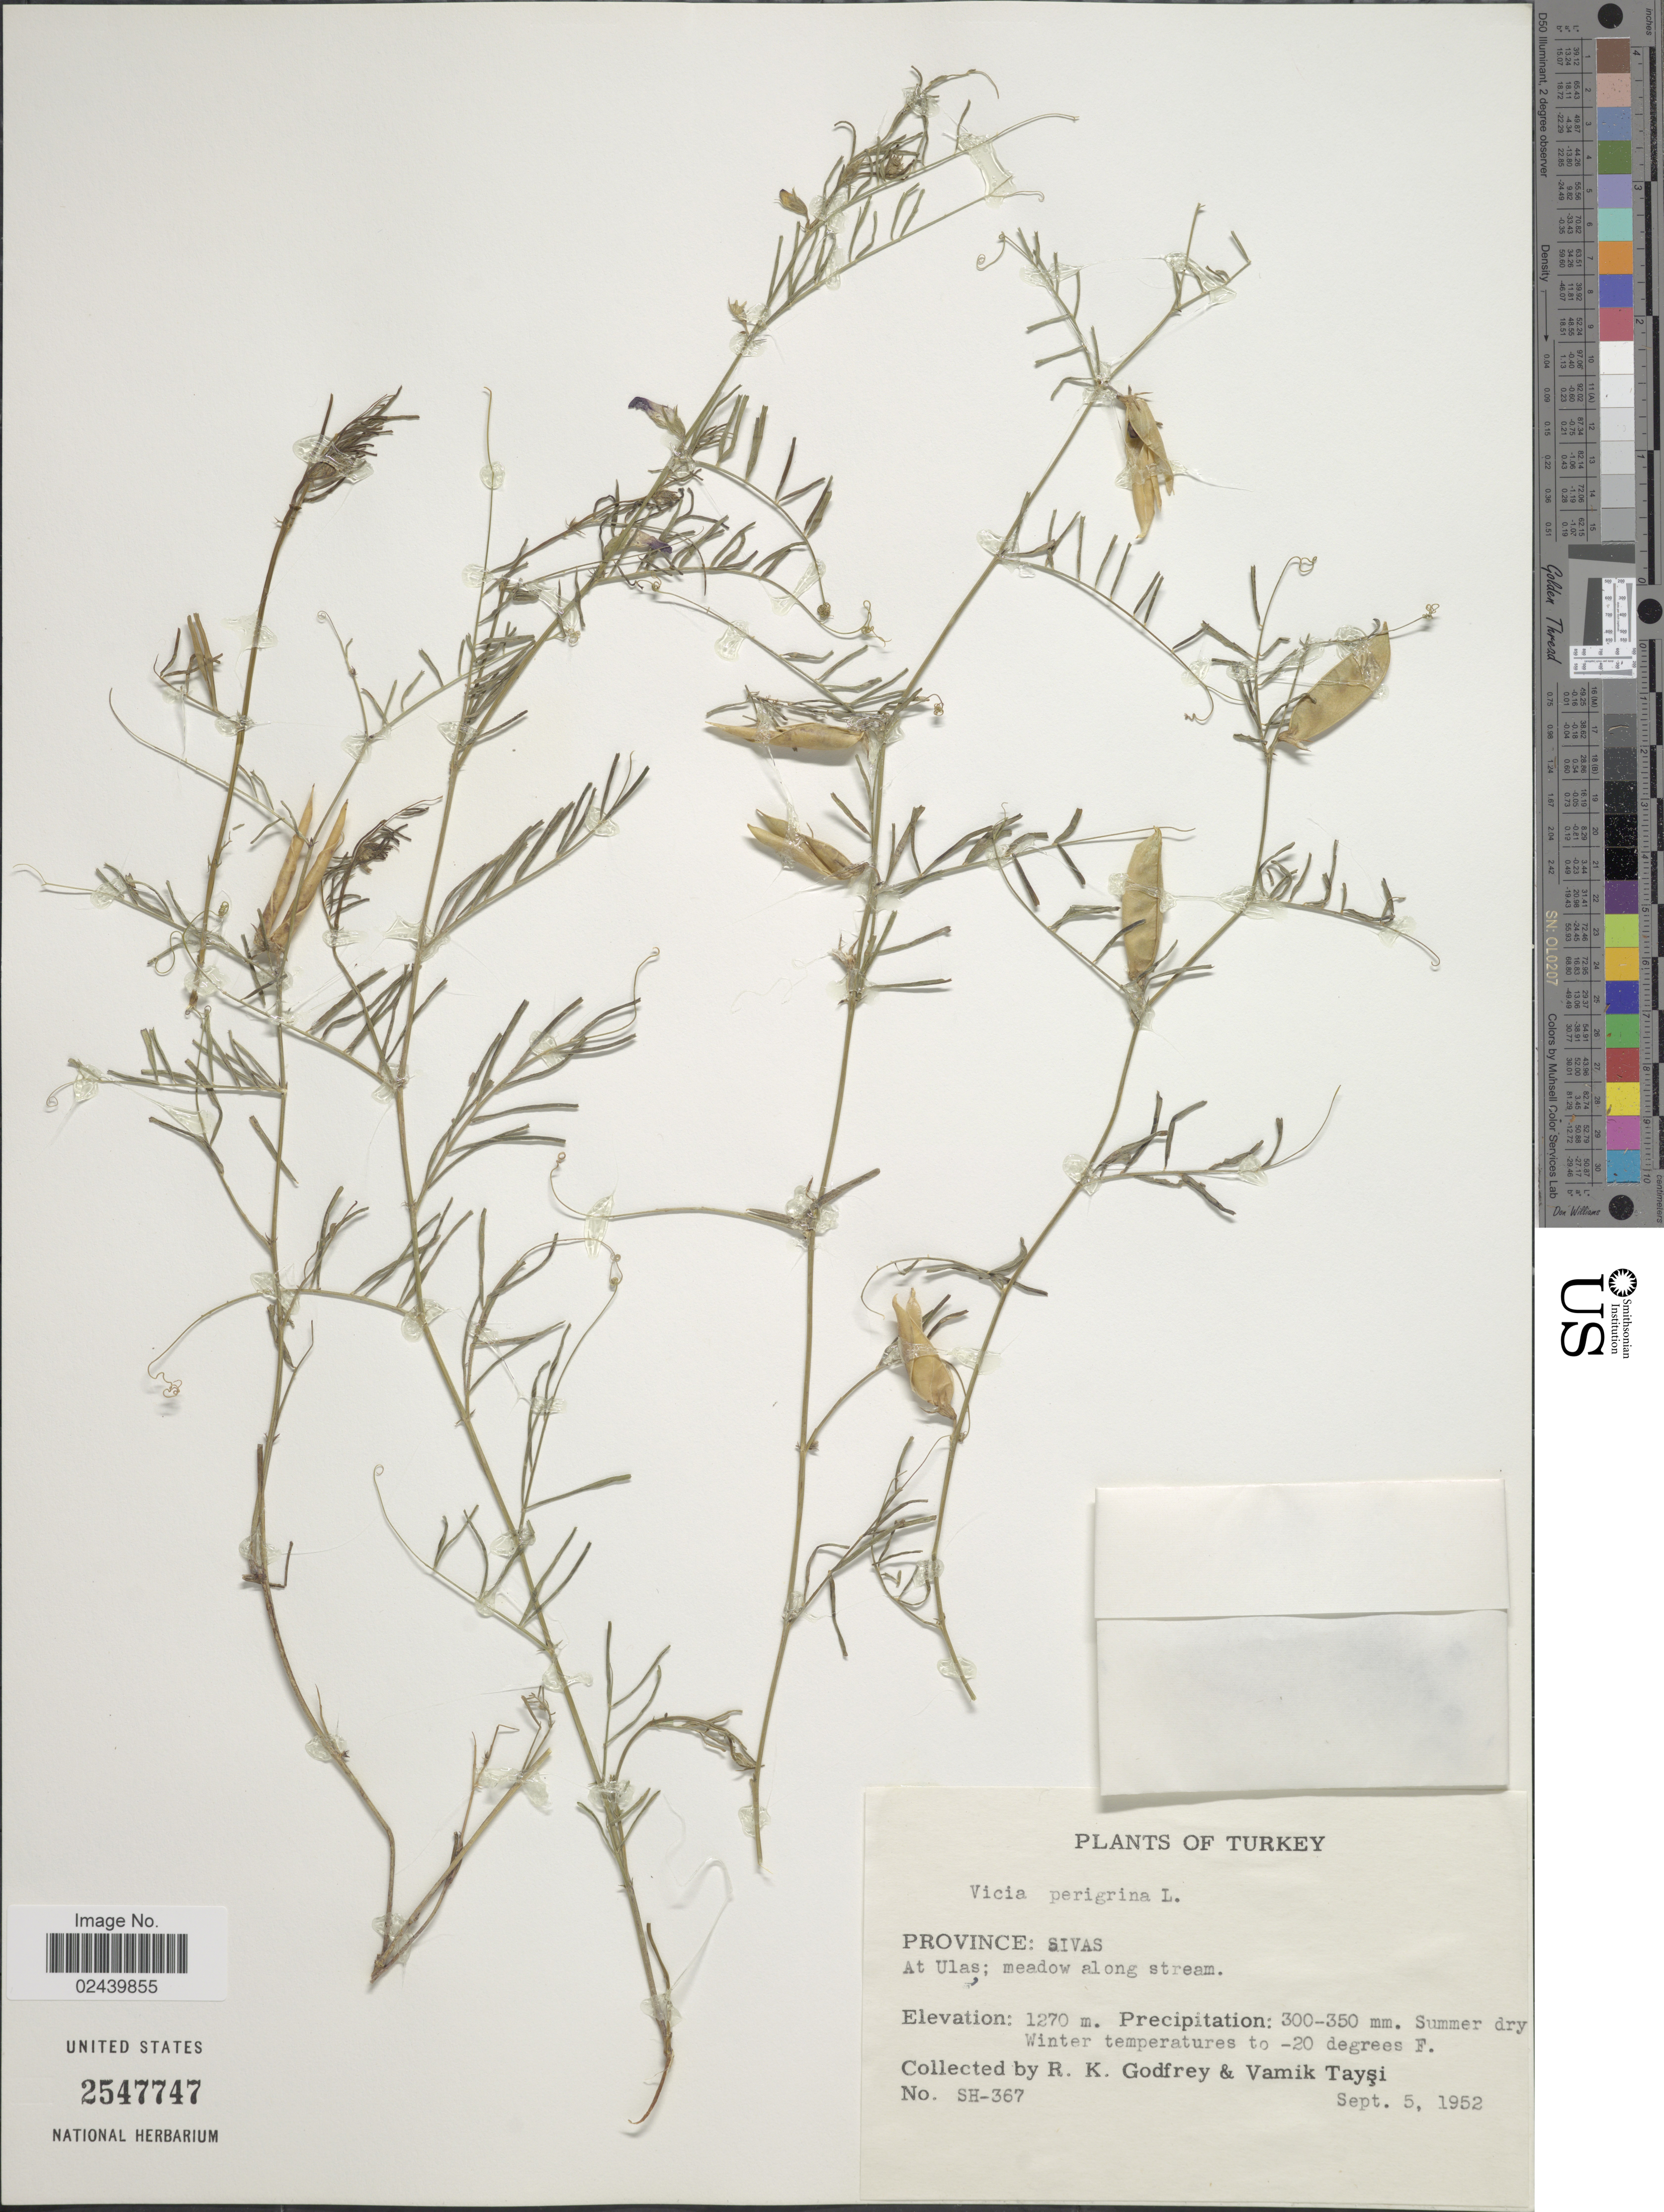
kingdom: Plantae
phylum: Tracheophyta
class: Magnoliopsida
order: Fabales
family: Fabaceae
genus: Vicia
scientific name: Vicia peregrina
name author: L.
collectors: R. K. Godfrey & V. Taysi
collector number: SH-367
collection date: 1952-09-05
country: Turkey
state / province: Sivas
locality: At Ulas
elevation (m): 1270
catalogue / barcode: US 2547747